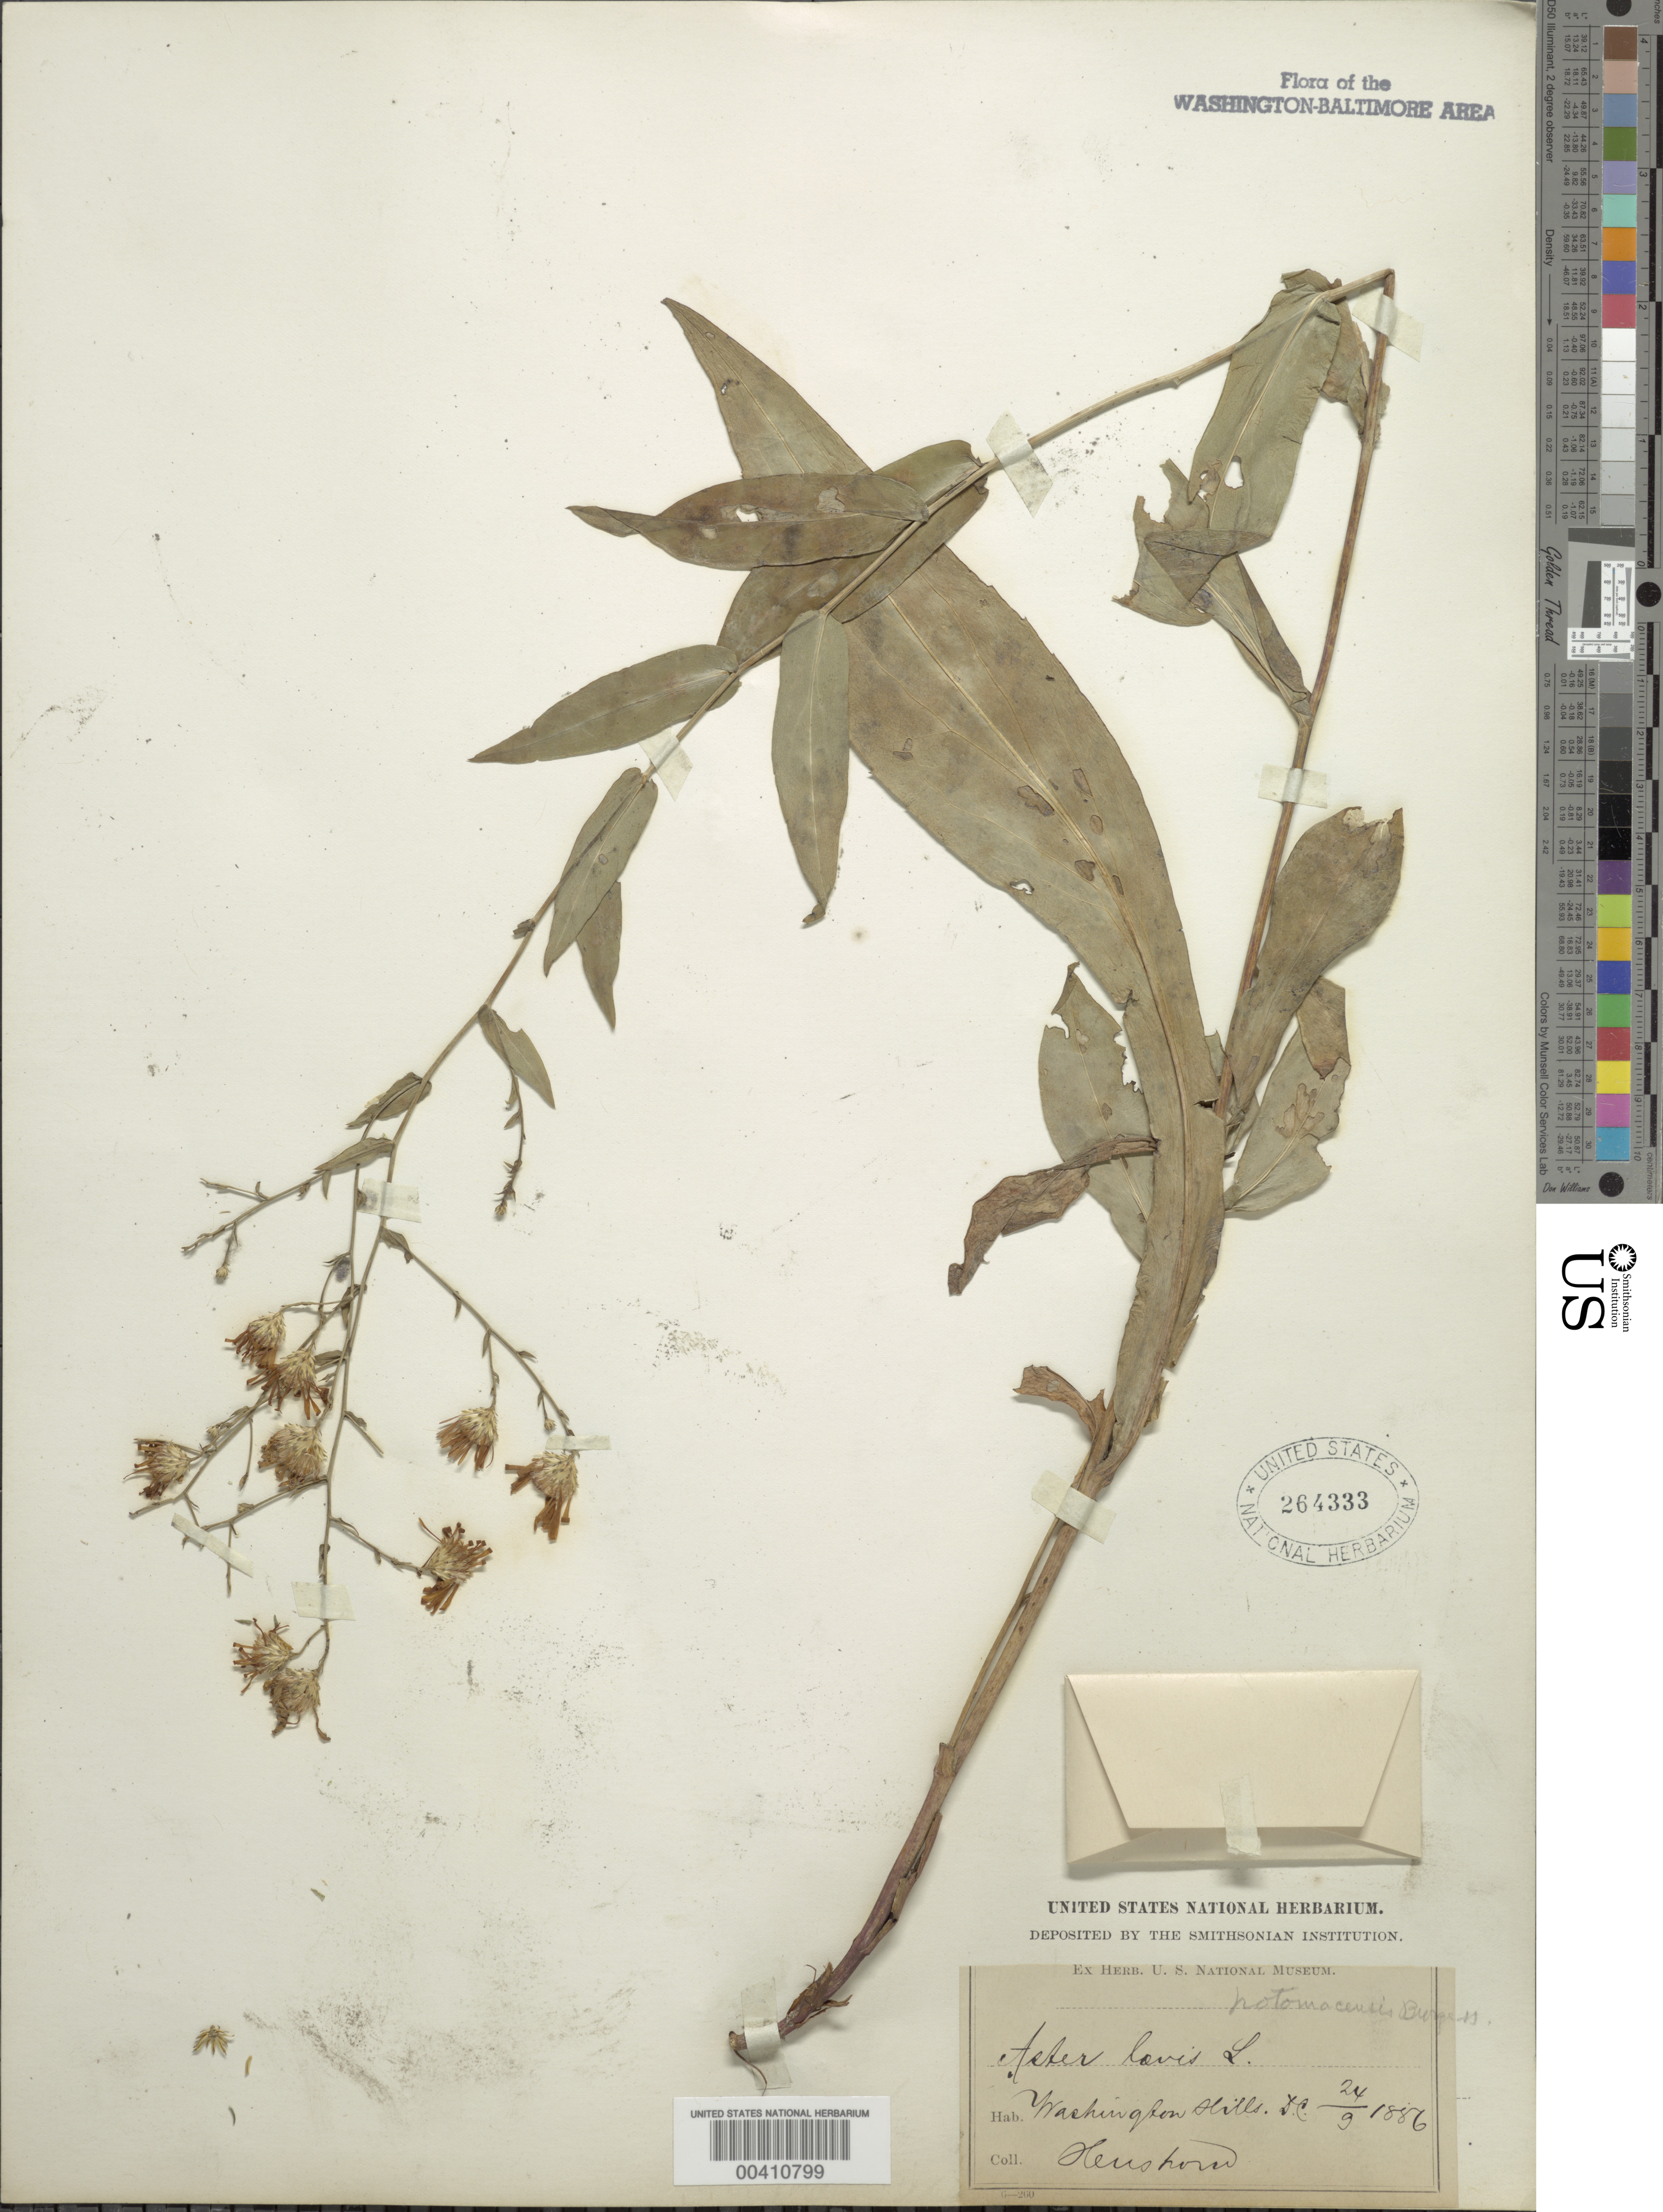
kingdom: Plantae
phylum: Tracheophyta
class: Magnoliopsida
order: Asterales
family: Asteraceae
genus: Symphyotrichum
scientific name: Symphyotrichum laeve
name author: (L.) Á. Löve & D. Löve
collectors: H. Henshaw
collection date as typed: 24 Sep 1886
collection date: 1886-09-24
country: United States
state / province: District of Columbia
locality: Washington Hills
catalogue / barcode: US 264333